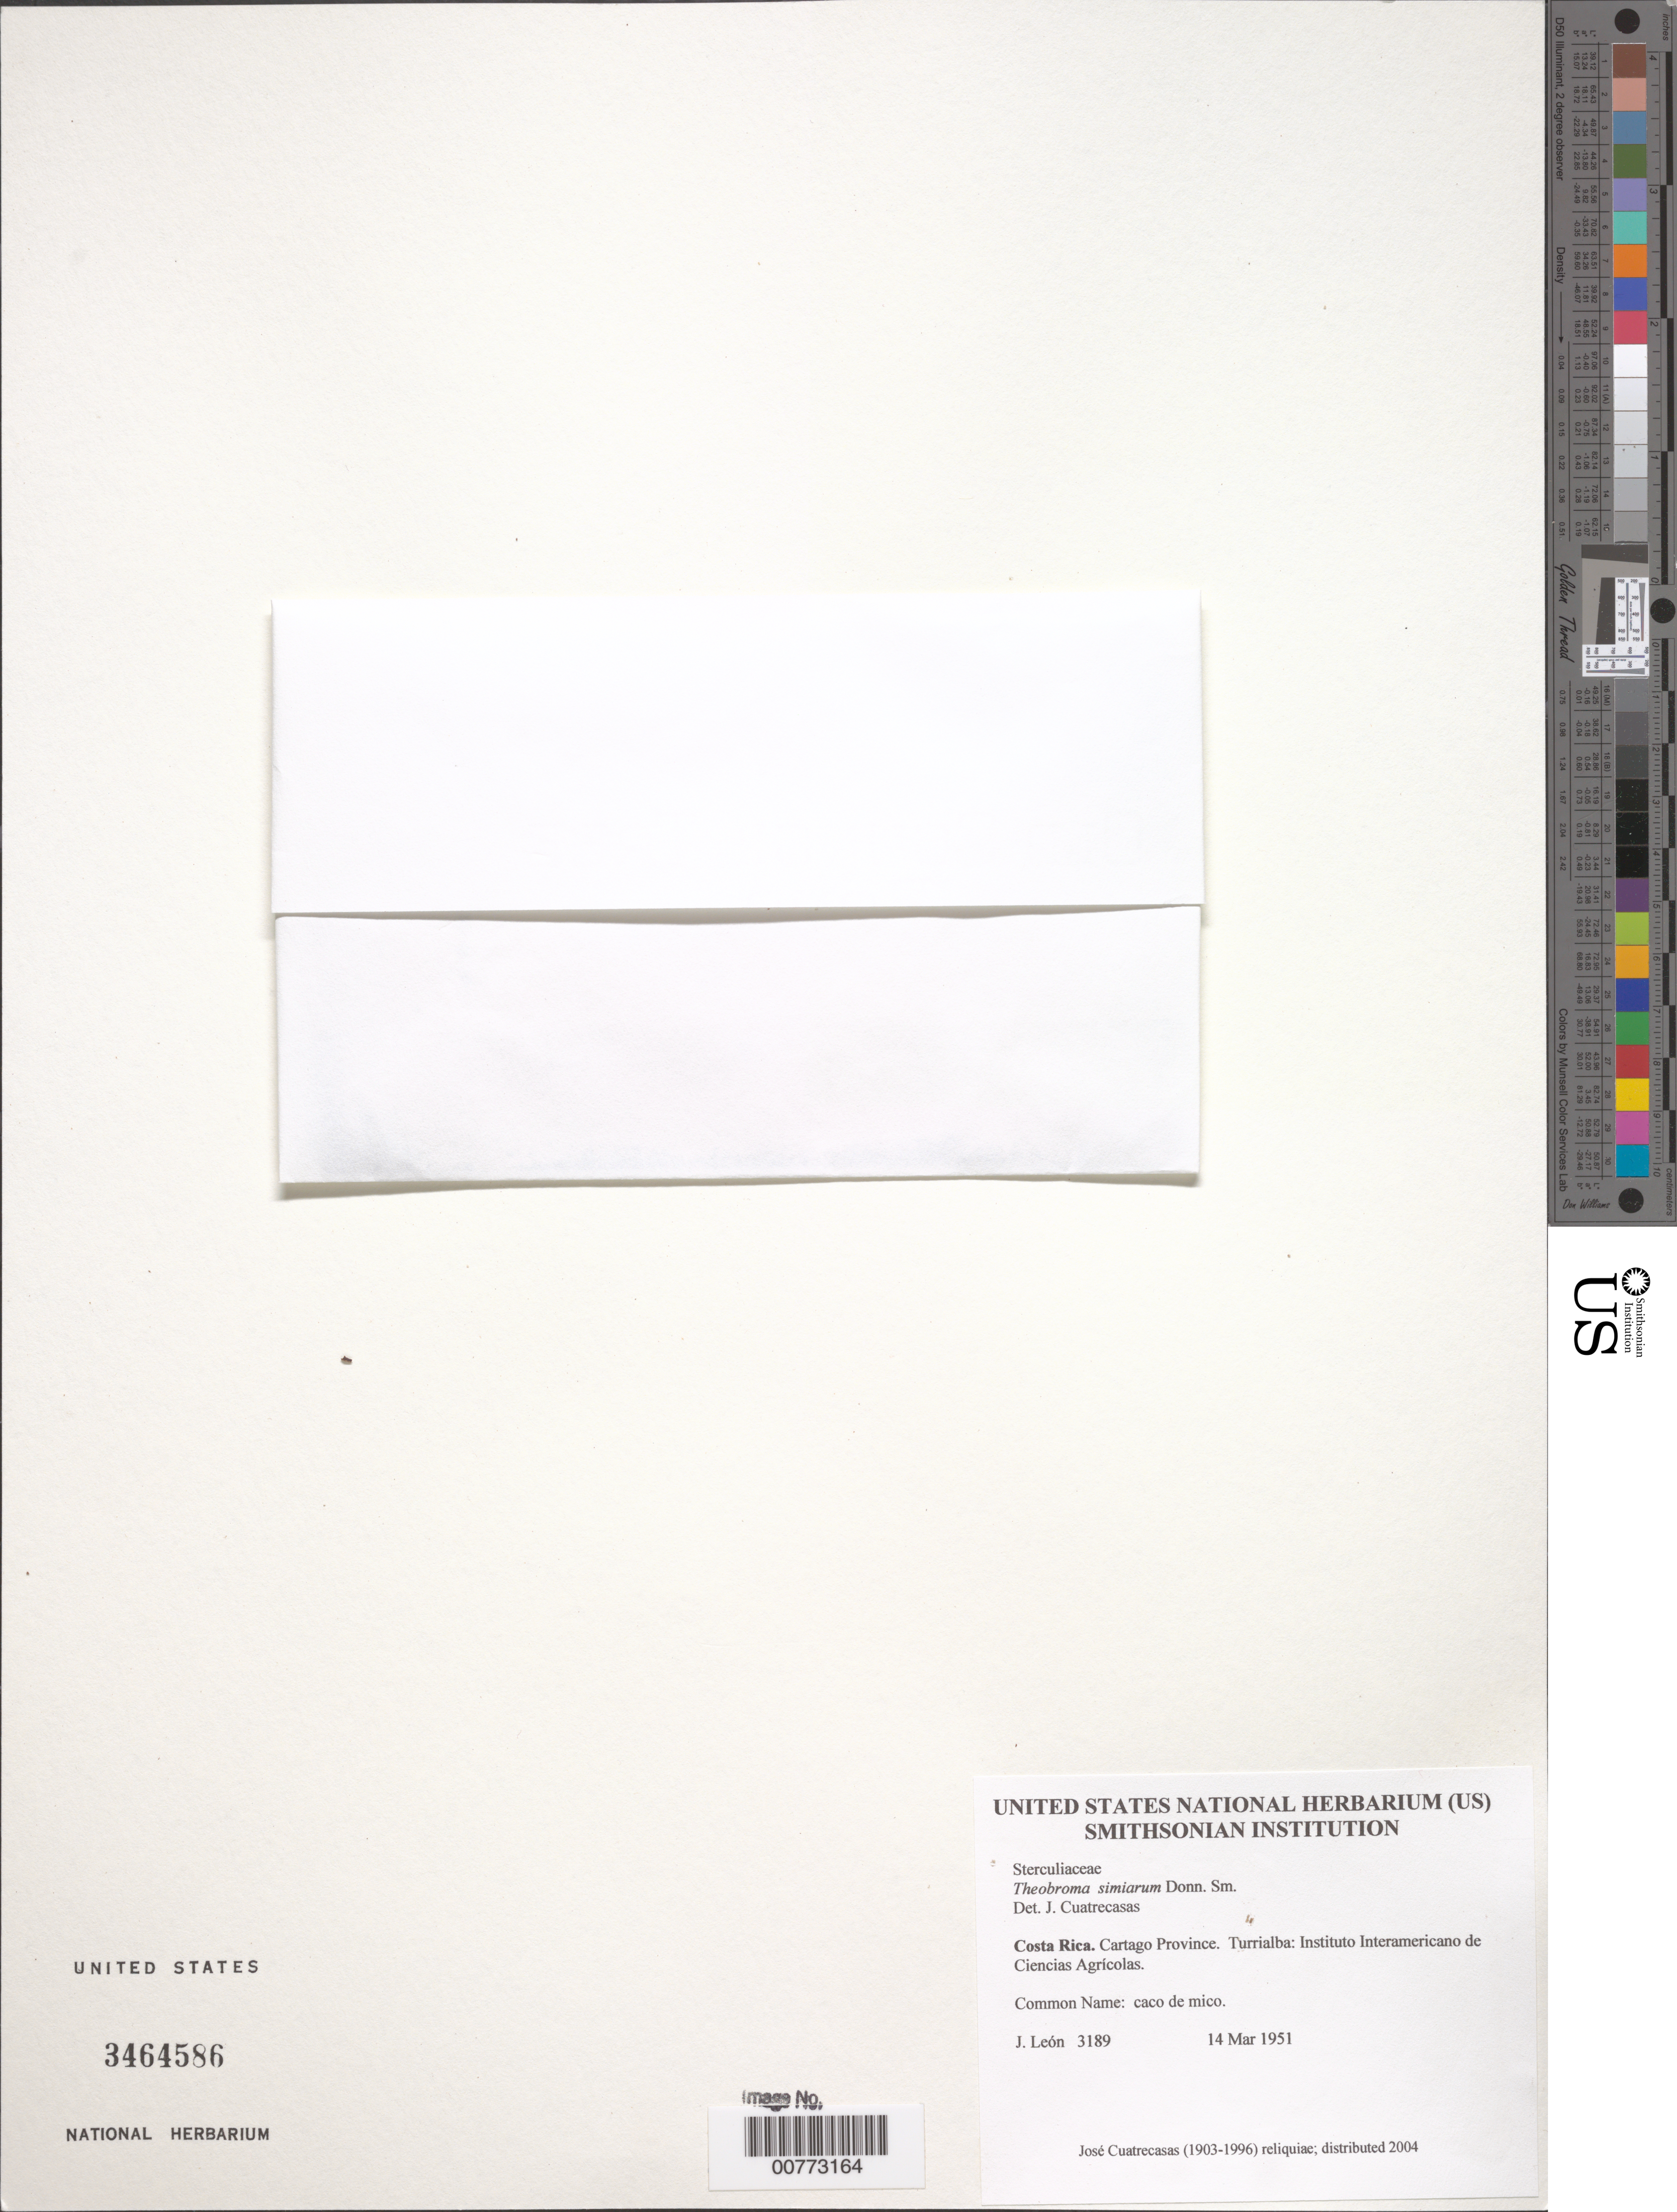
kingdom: Plantae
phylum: Tracheophyta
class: Magnoliopsida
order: Malvales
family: Malvaceae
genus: Theobroma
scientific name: Theobroma simiarum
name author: Donn. Sm.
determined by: Cuatrecasas, J.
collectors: J. León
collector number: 3189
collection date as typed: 14 Mar 1951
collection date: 1951-03-14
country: Costa Rica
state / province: Cartago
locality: Turrialba: Instituto Interamericano de Ciencias Agrícolas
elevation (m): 600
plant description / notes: Common name: caco de mico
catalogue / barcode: US 3464586